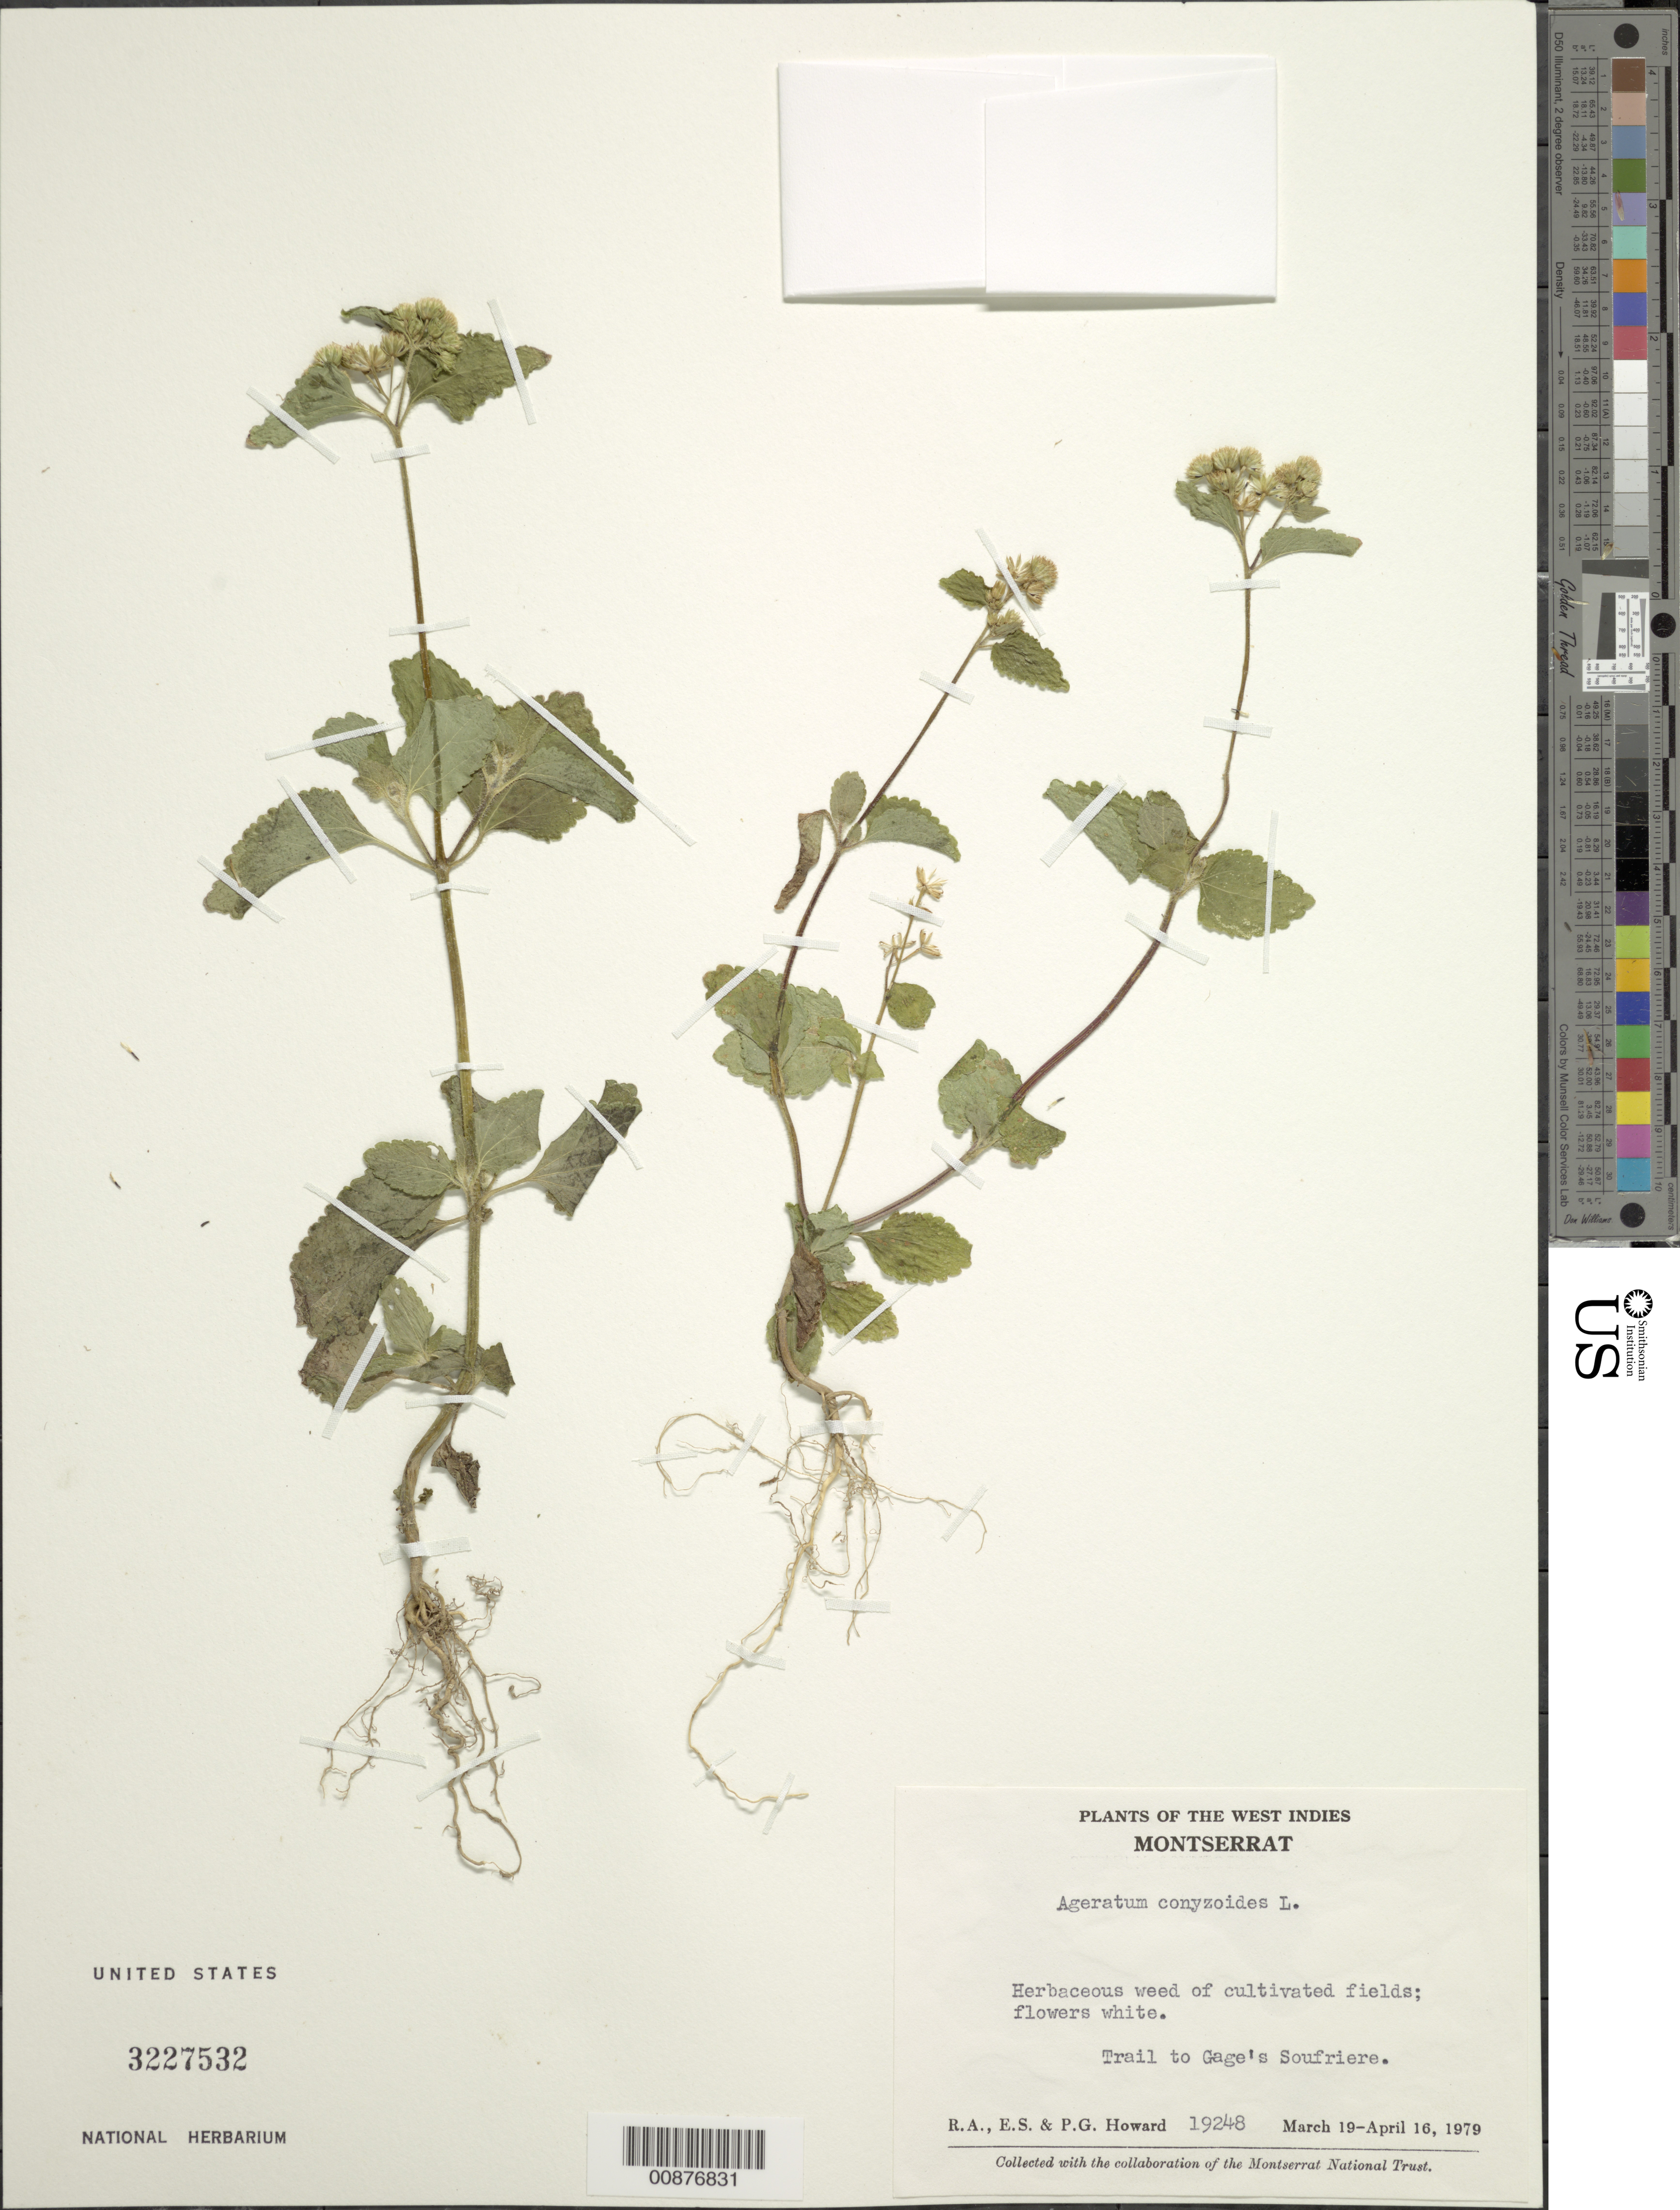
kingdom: Plantae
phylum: Tracheophyta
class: Magnoliopsida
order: Asterales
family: Asteraceae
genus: Ageratum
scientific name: Ageratum conyzoides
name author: L.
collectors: R. A. Howard, E. S. Howard & P. Howard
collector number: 19248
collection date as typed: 19 Mar 1979 to 16 Apr 1979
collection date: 1979-03-19/1979-04-16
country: Montserrat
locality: Trail to Gage's Soufriere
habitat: Weed in cultivated fields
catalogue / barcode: US 3227532